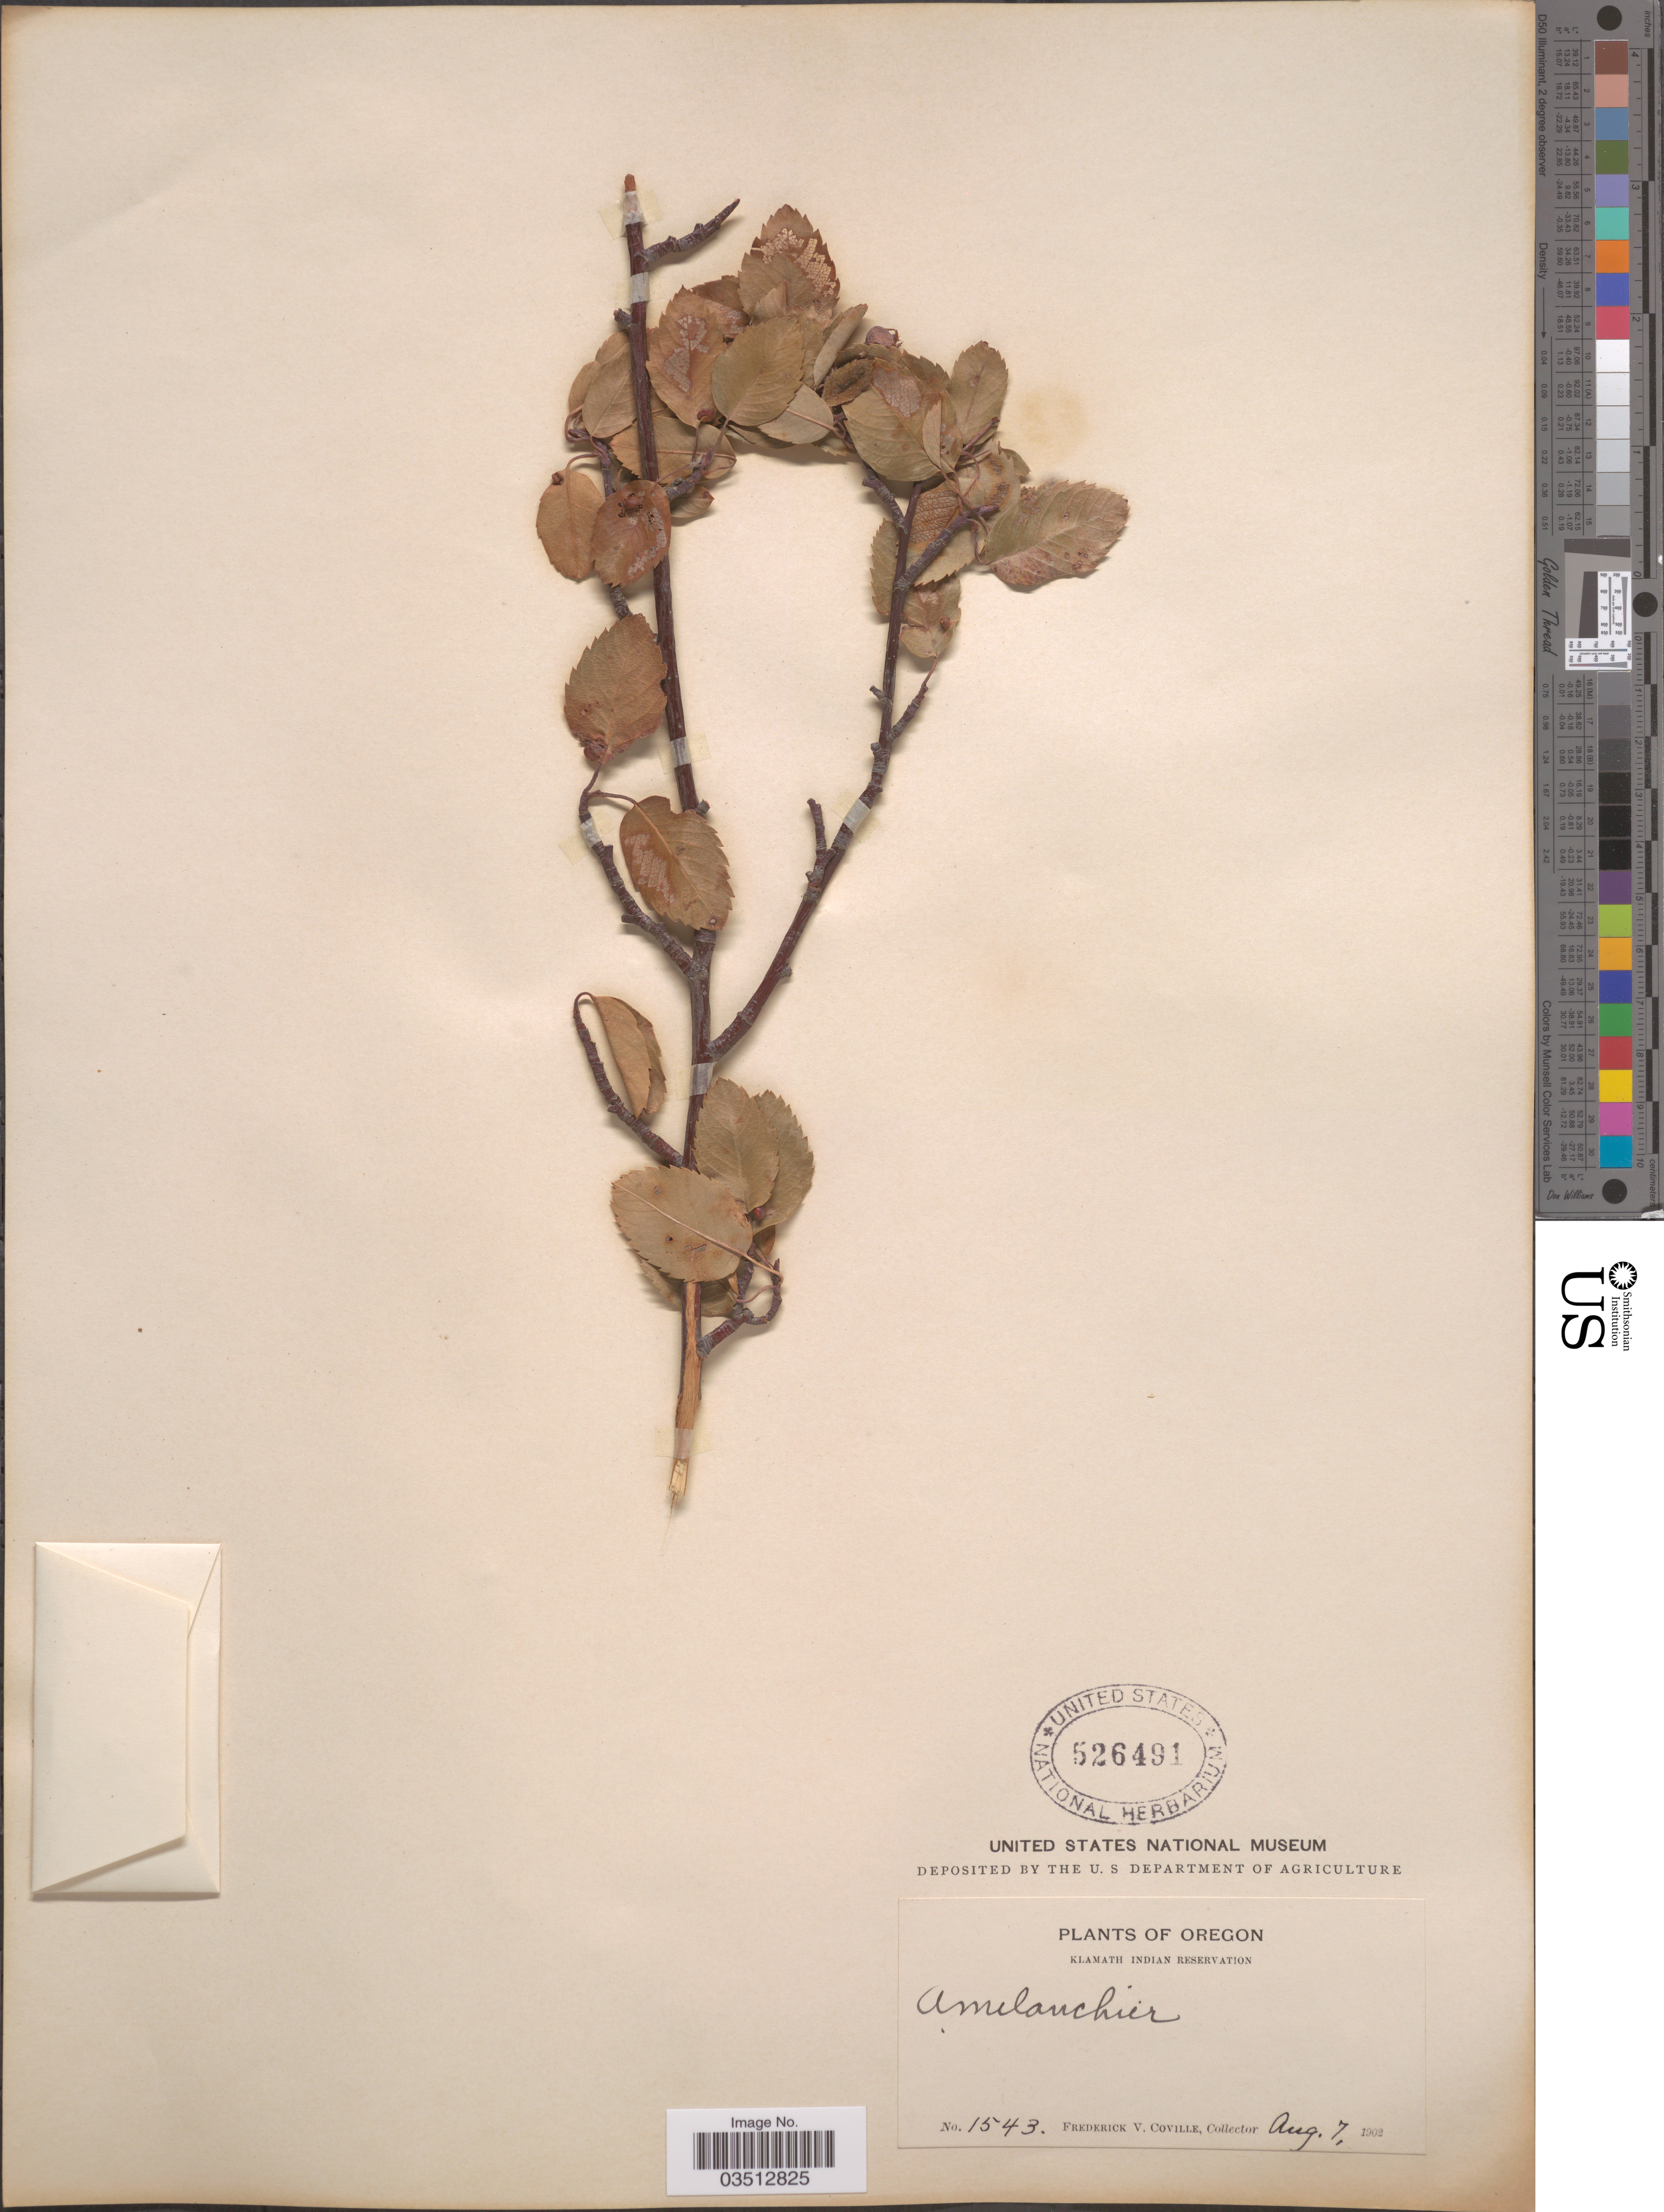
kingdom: Plantae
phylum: Tracheophyta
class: Magnoliopsida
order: Rosales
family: Rosaceae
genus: Amelanchier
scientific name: Amelanchier sp.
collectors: F. V. Coville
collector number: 1543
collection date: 1902-08-07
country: United States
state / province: Oregon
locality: Klamath Indian Reservation.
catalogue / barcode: US 526491